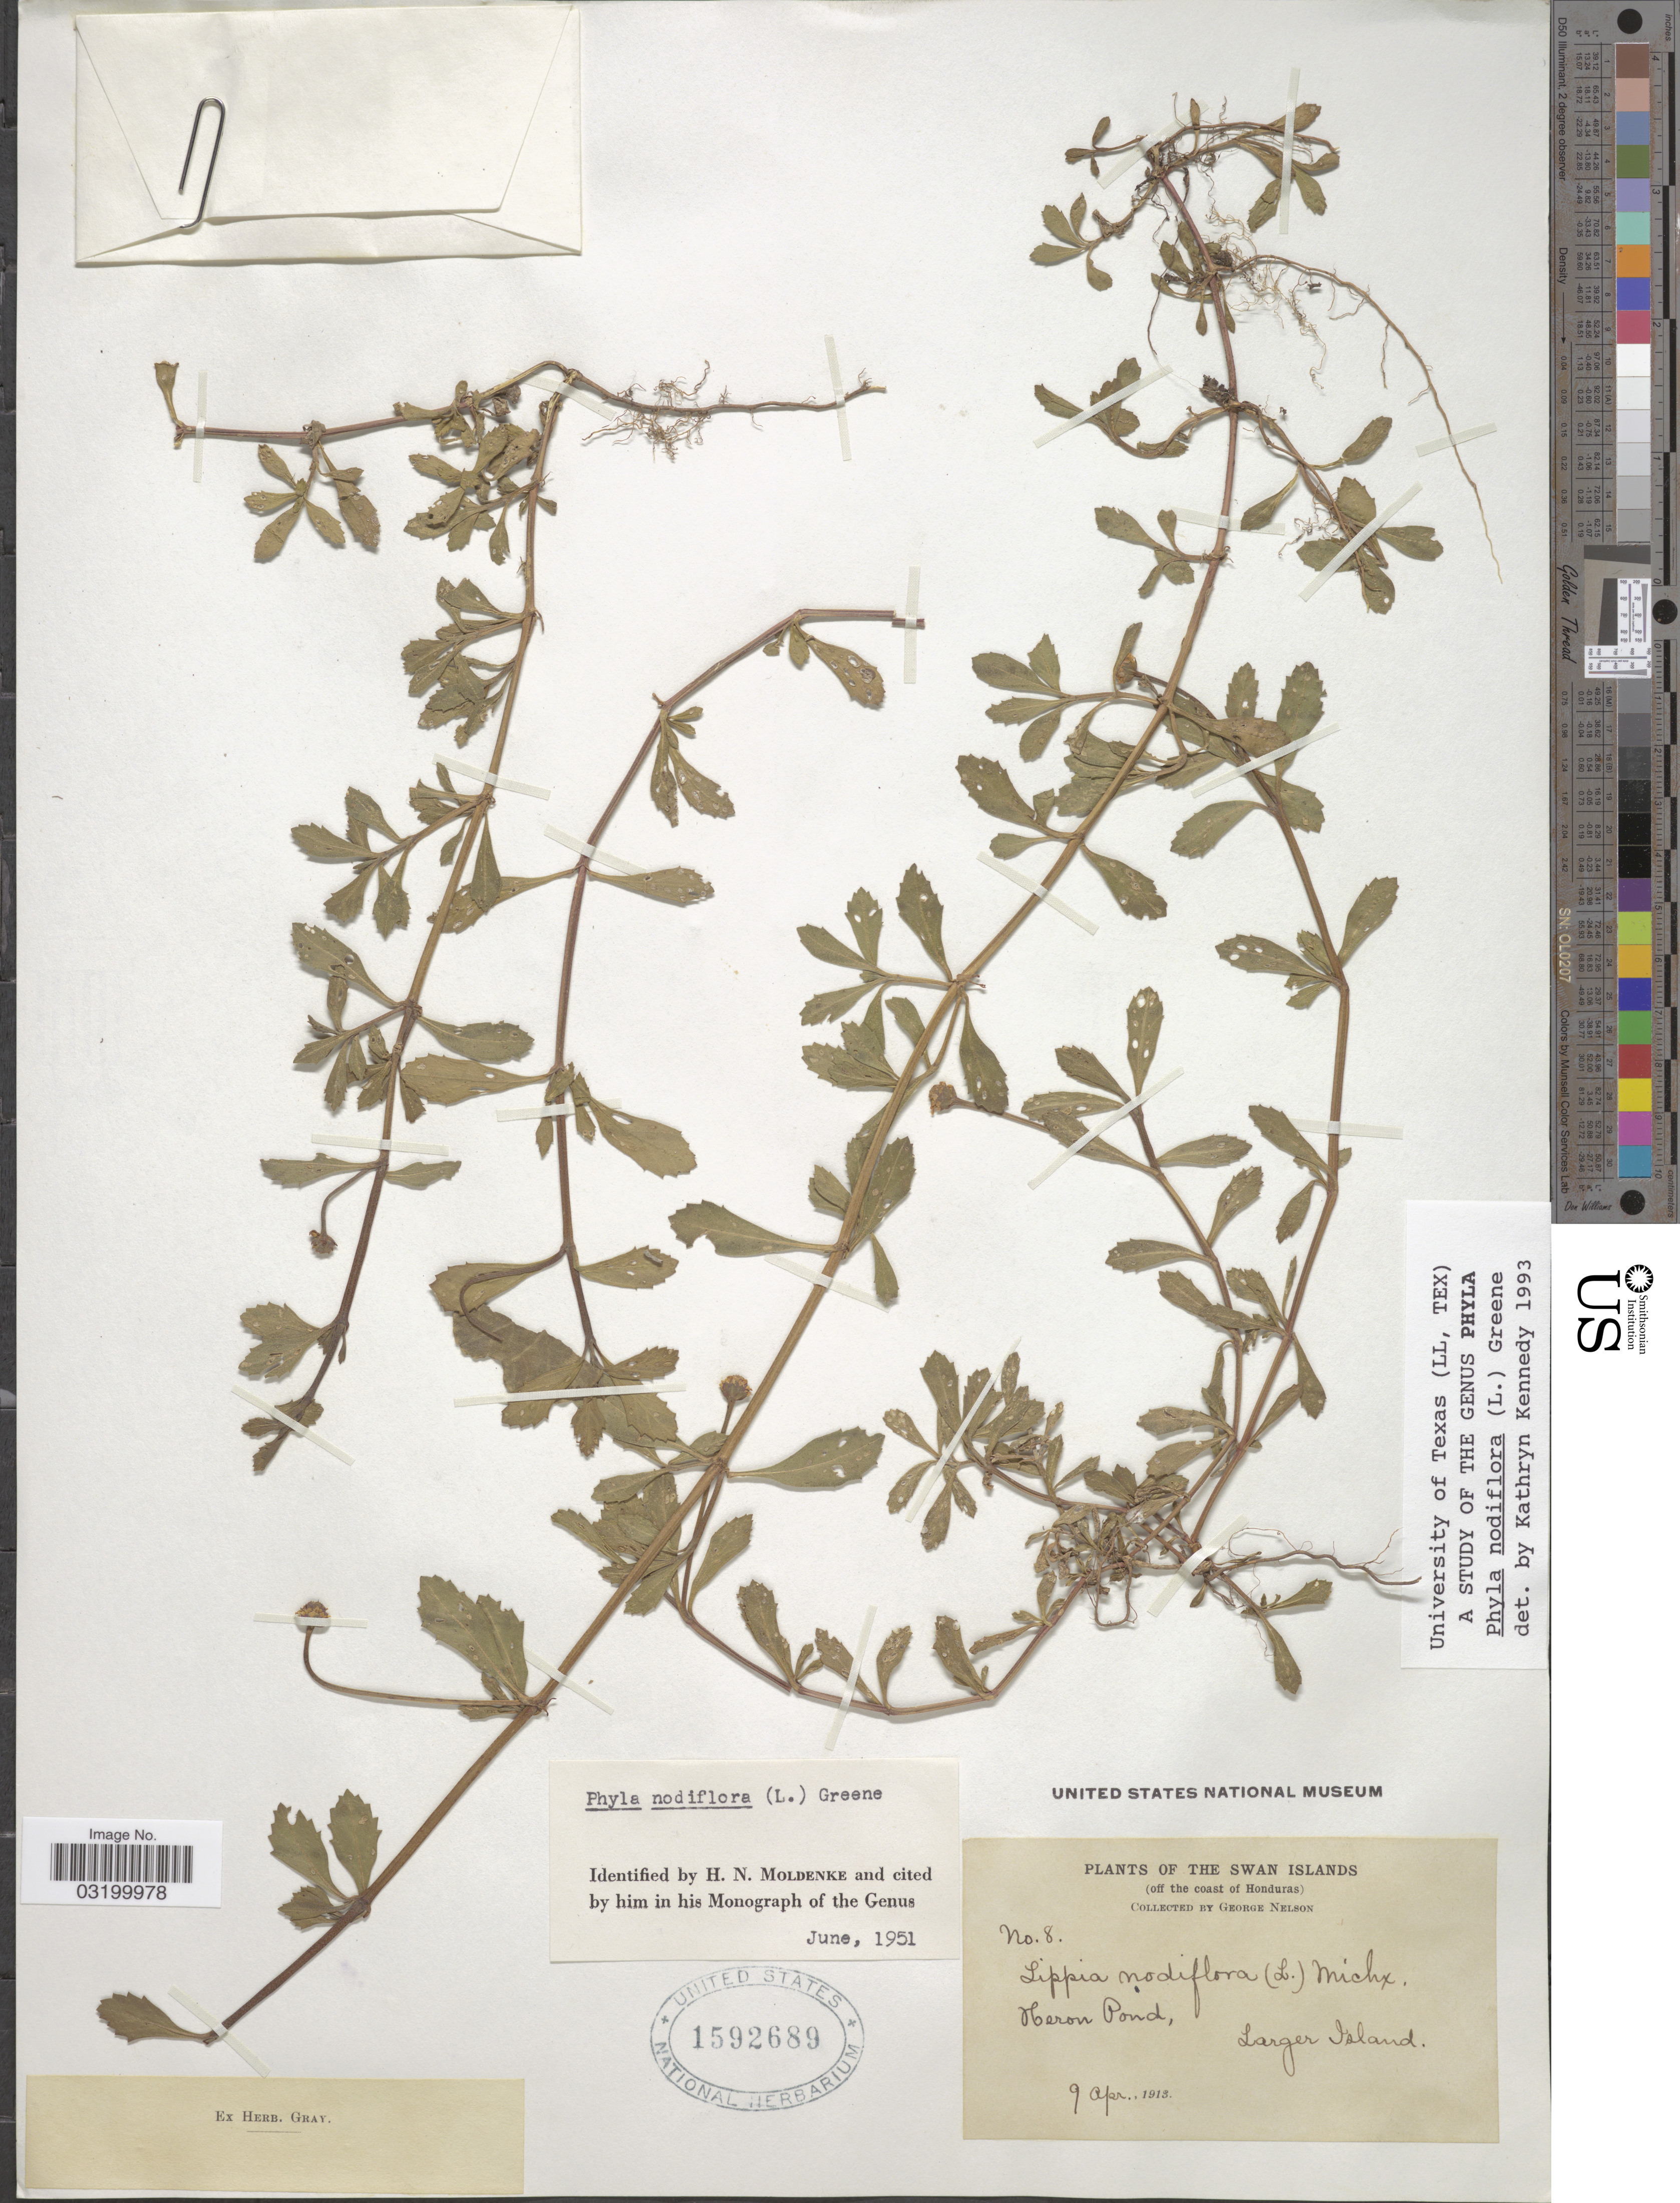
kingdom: Plantae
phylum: Tracheophyta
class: Magnoliopsida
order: Lamiales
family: Verbenaceae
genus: Phyla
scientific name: Phyla nodiflora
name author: (L.) Greene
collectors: G. Nelson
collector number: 8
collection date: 1913-04-09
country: Honduras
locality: The Swan Islands (off the coast of Honduras). Heron Pond, Larger Island.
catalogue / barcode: US 1592689